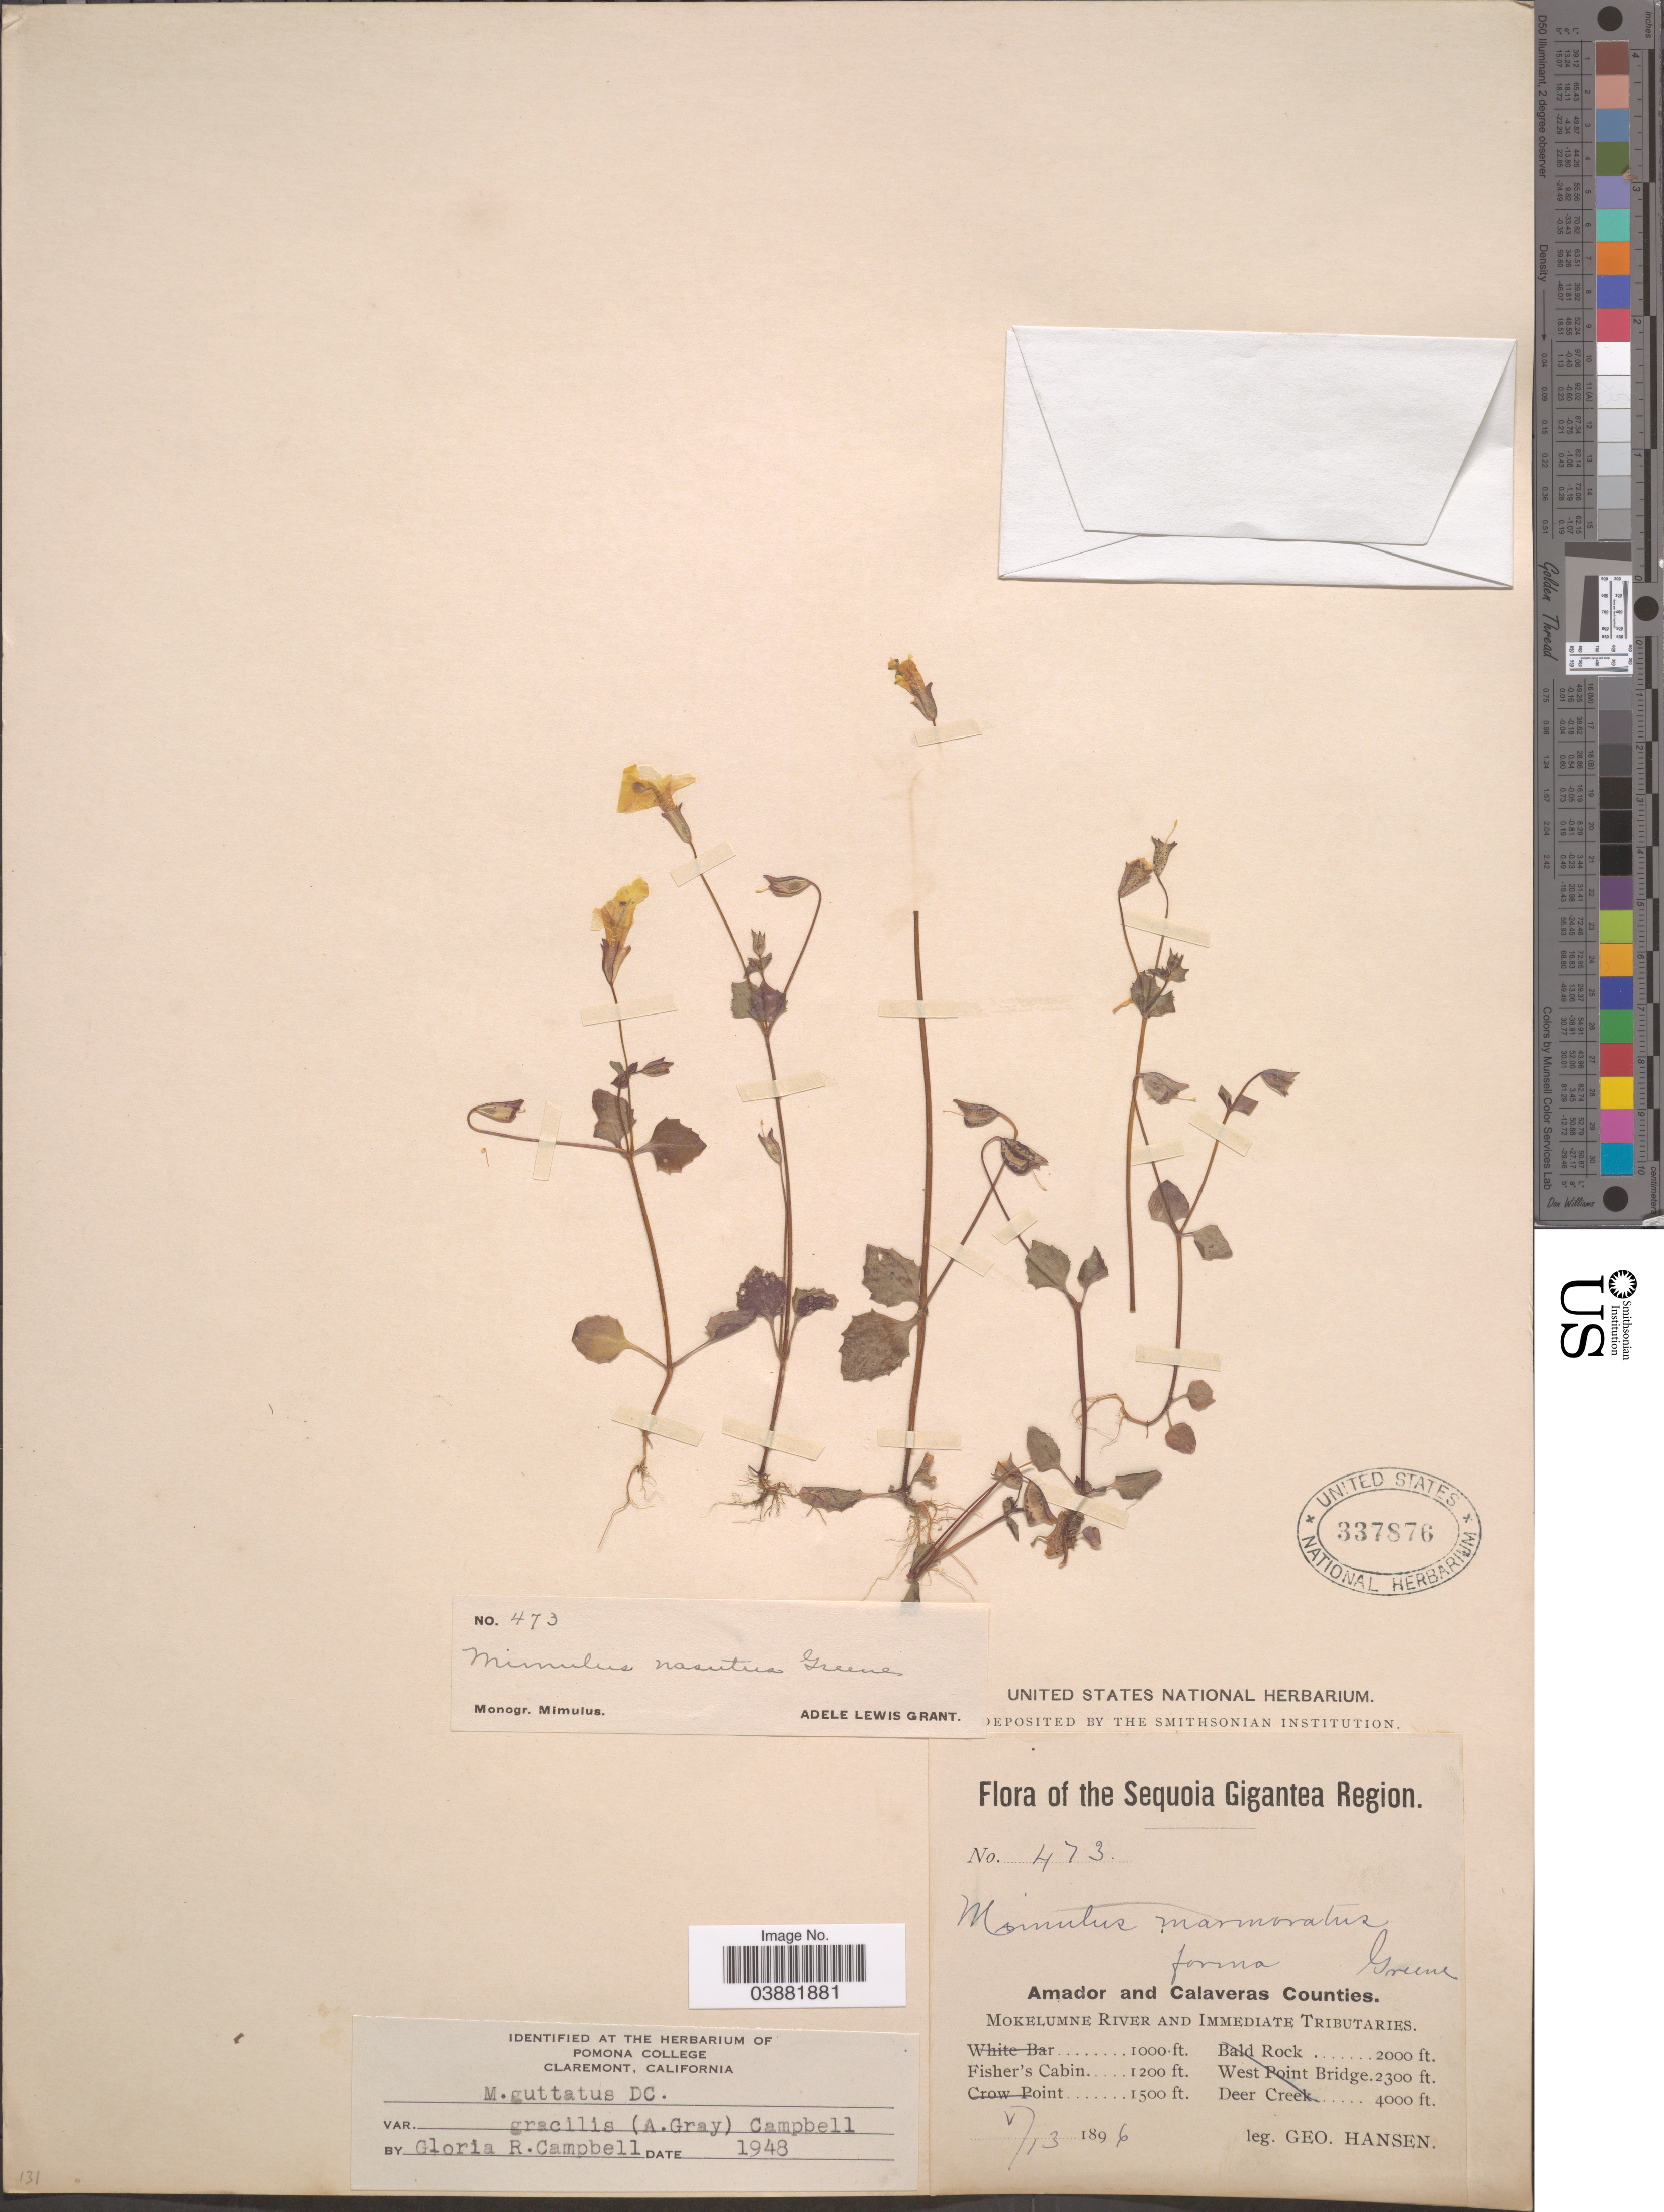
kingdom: Plantae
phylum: Tracheophyta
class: Magnoliopsida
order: Lamiales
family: Phrymaceae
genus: Mimulus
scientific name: Mimulus guttatus var. gracilis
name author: (A. Gray) G.R. Campb.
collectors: G. Hansen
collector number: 473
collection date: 1896-05-13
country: United States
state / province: California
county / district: Calaveras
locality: Sequoia Gigantea Region. Amador and Calaveras Counties. Mokelumne River and Immediate Tributaries. Fisher's Cabin.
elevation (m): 366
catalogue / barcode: US 337876